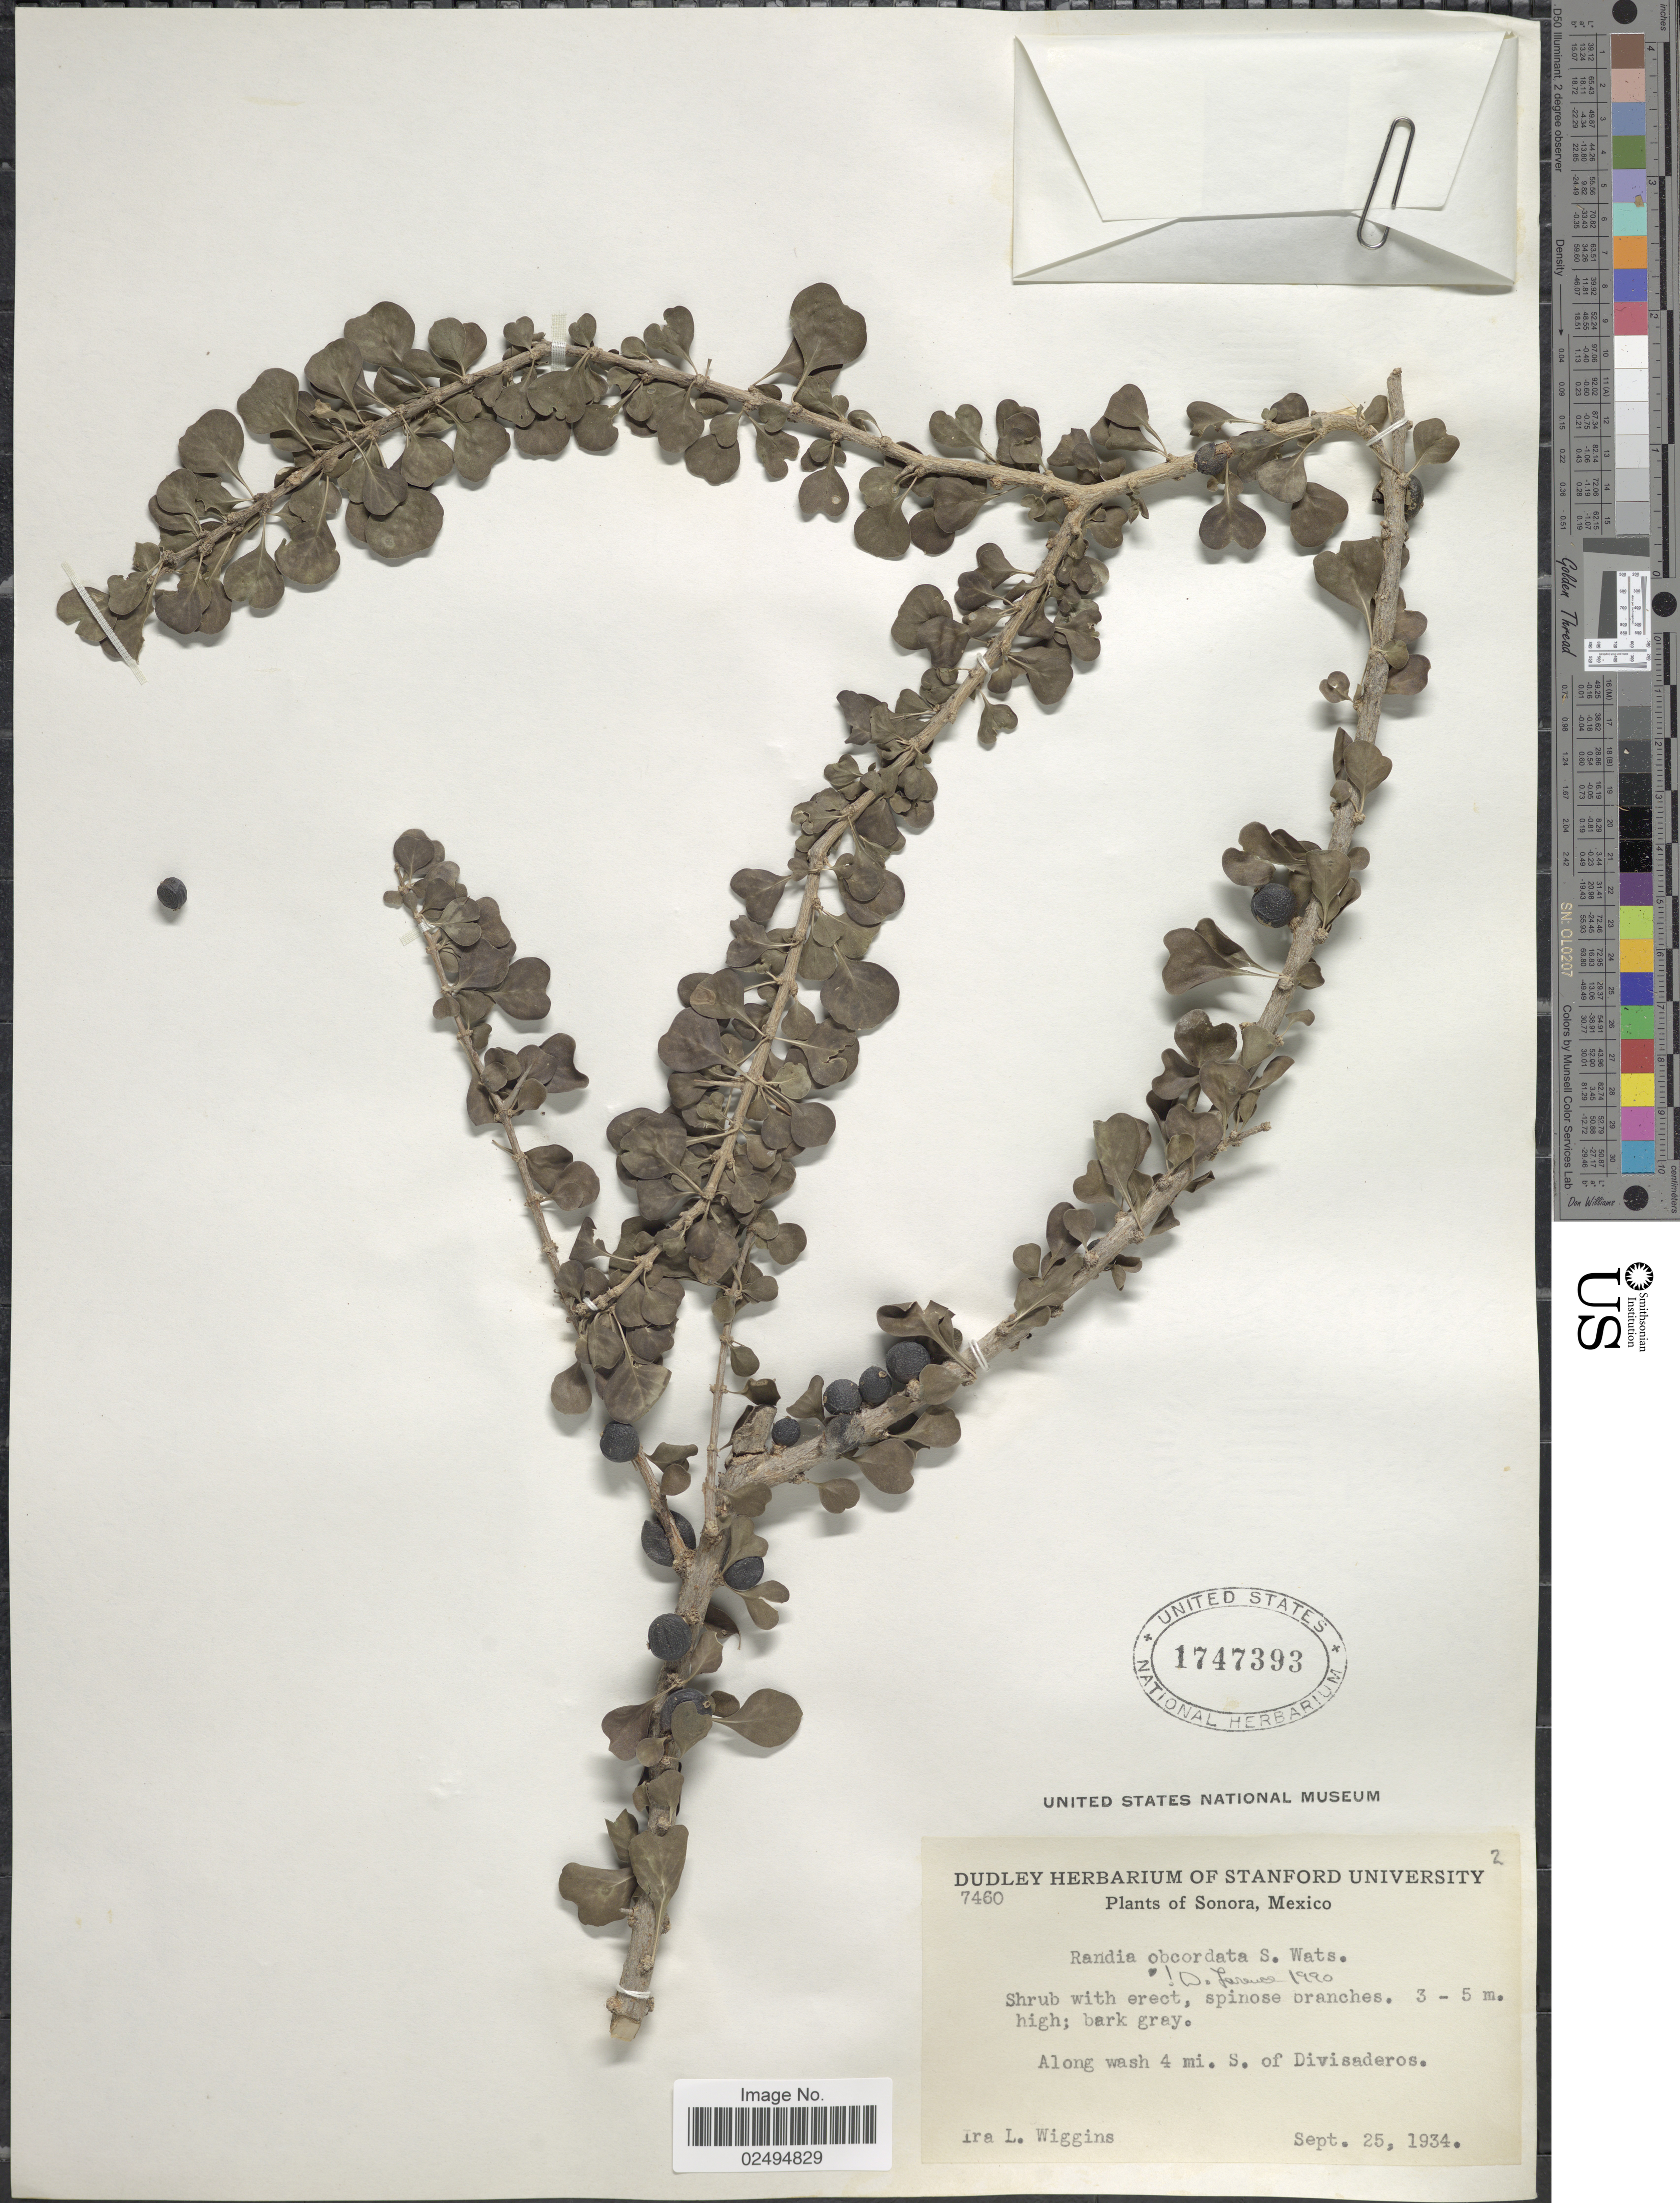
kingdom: Plantae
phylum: Tracheophyta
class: Magnoliopsida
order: Gentianales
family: Rubiaceae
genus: Randia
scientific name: Randia obcordata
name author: S. Watson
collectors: I. L. Wiggins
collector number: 7460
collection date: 1934-09-25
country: Mexico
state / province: Sonora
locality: Along wash 4 mi. S. of Divisaderos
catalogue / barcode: US 1747393